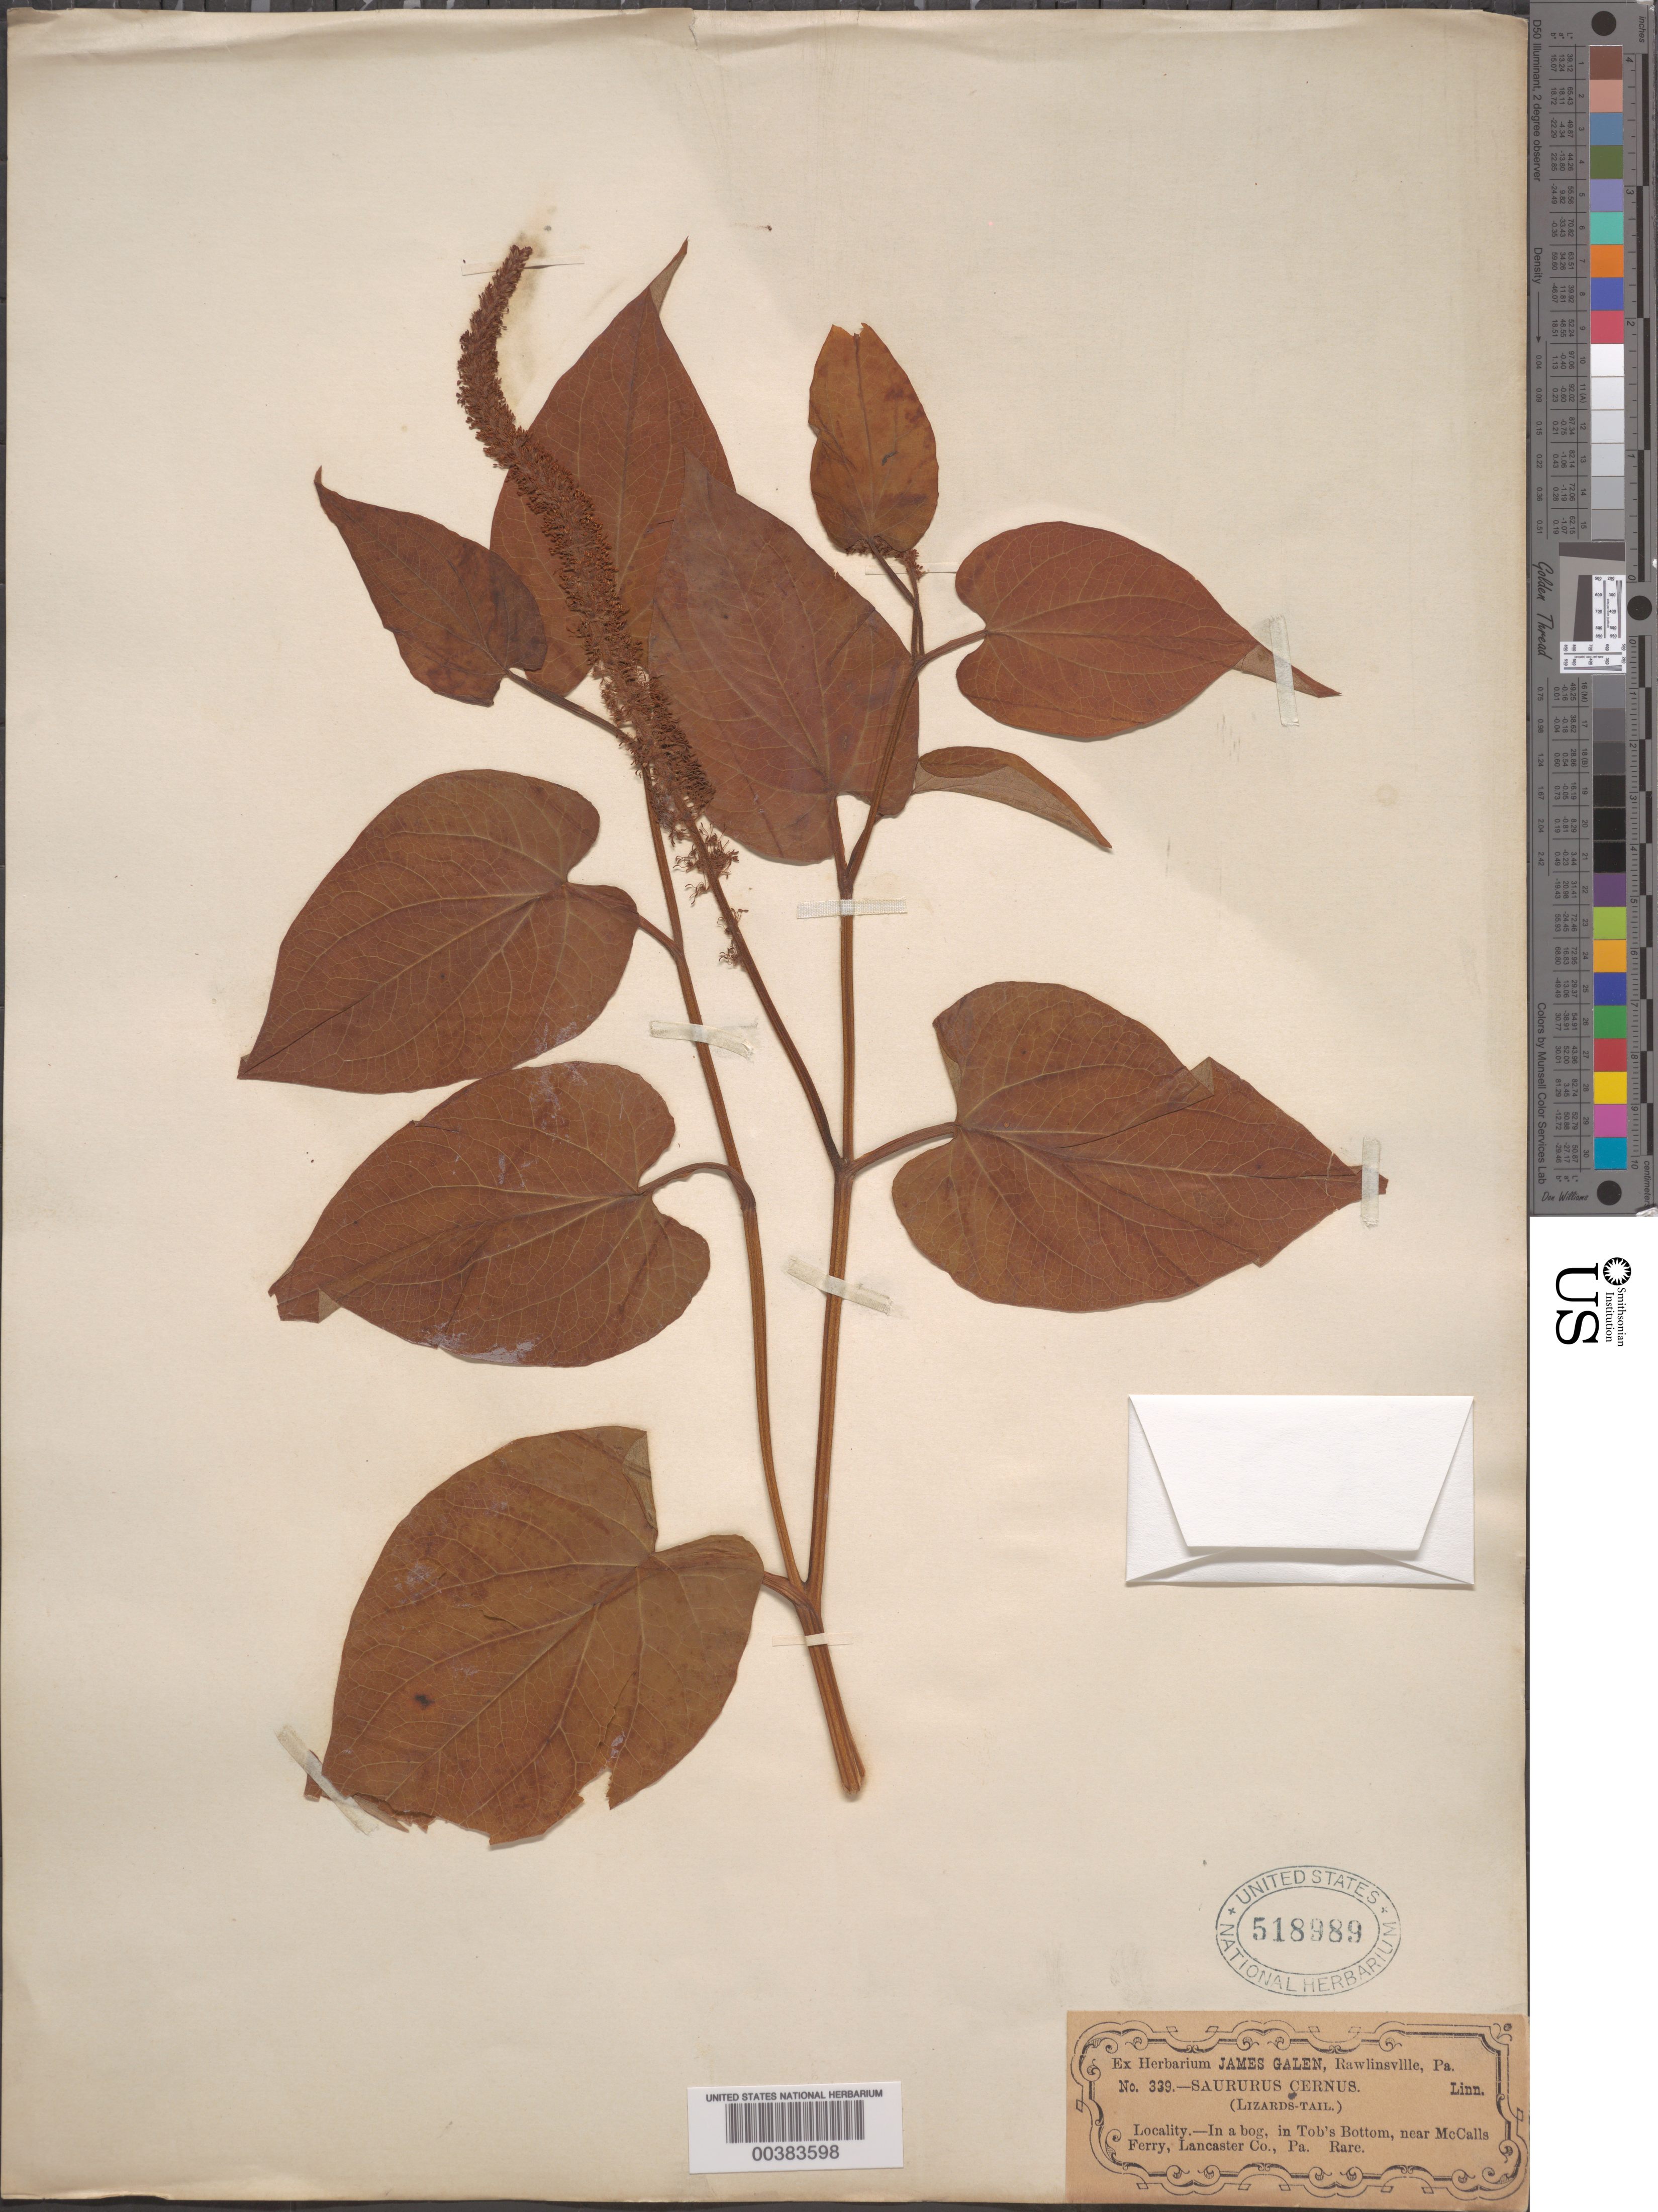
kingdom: Plantae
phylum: Tracheophyta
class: Magnoliopsida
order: Piperales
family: Saururaceae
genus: Saururus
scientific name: Saururus cernuus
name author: L.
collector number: Ex Herb. J. Galen 2460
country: United States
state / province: Pennsylvania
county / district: Lancaster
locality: Tob's bottom, near mccalls ferry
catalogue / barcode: US 518989